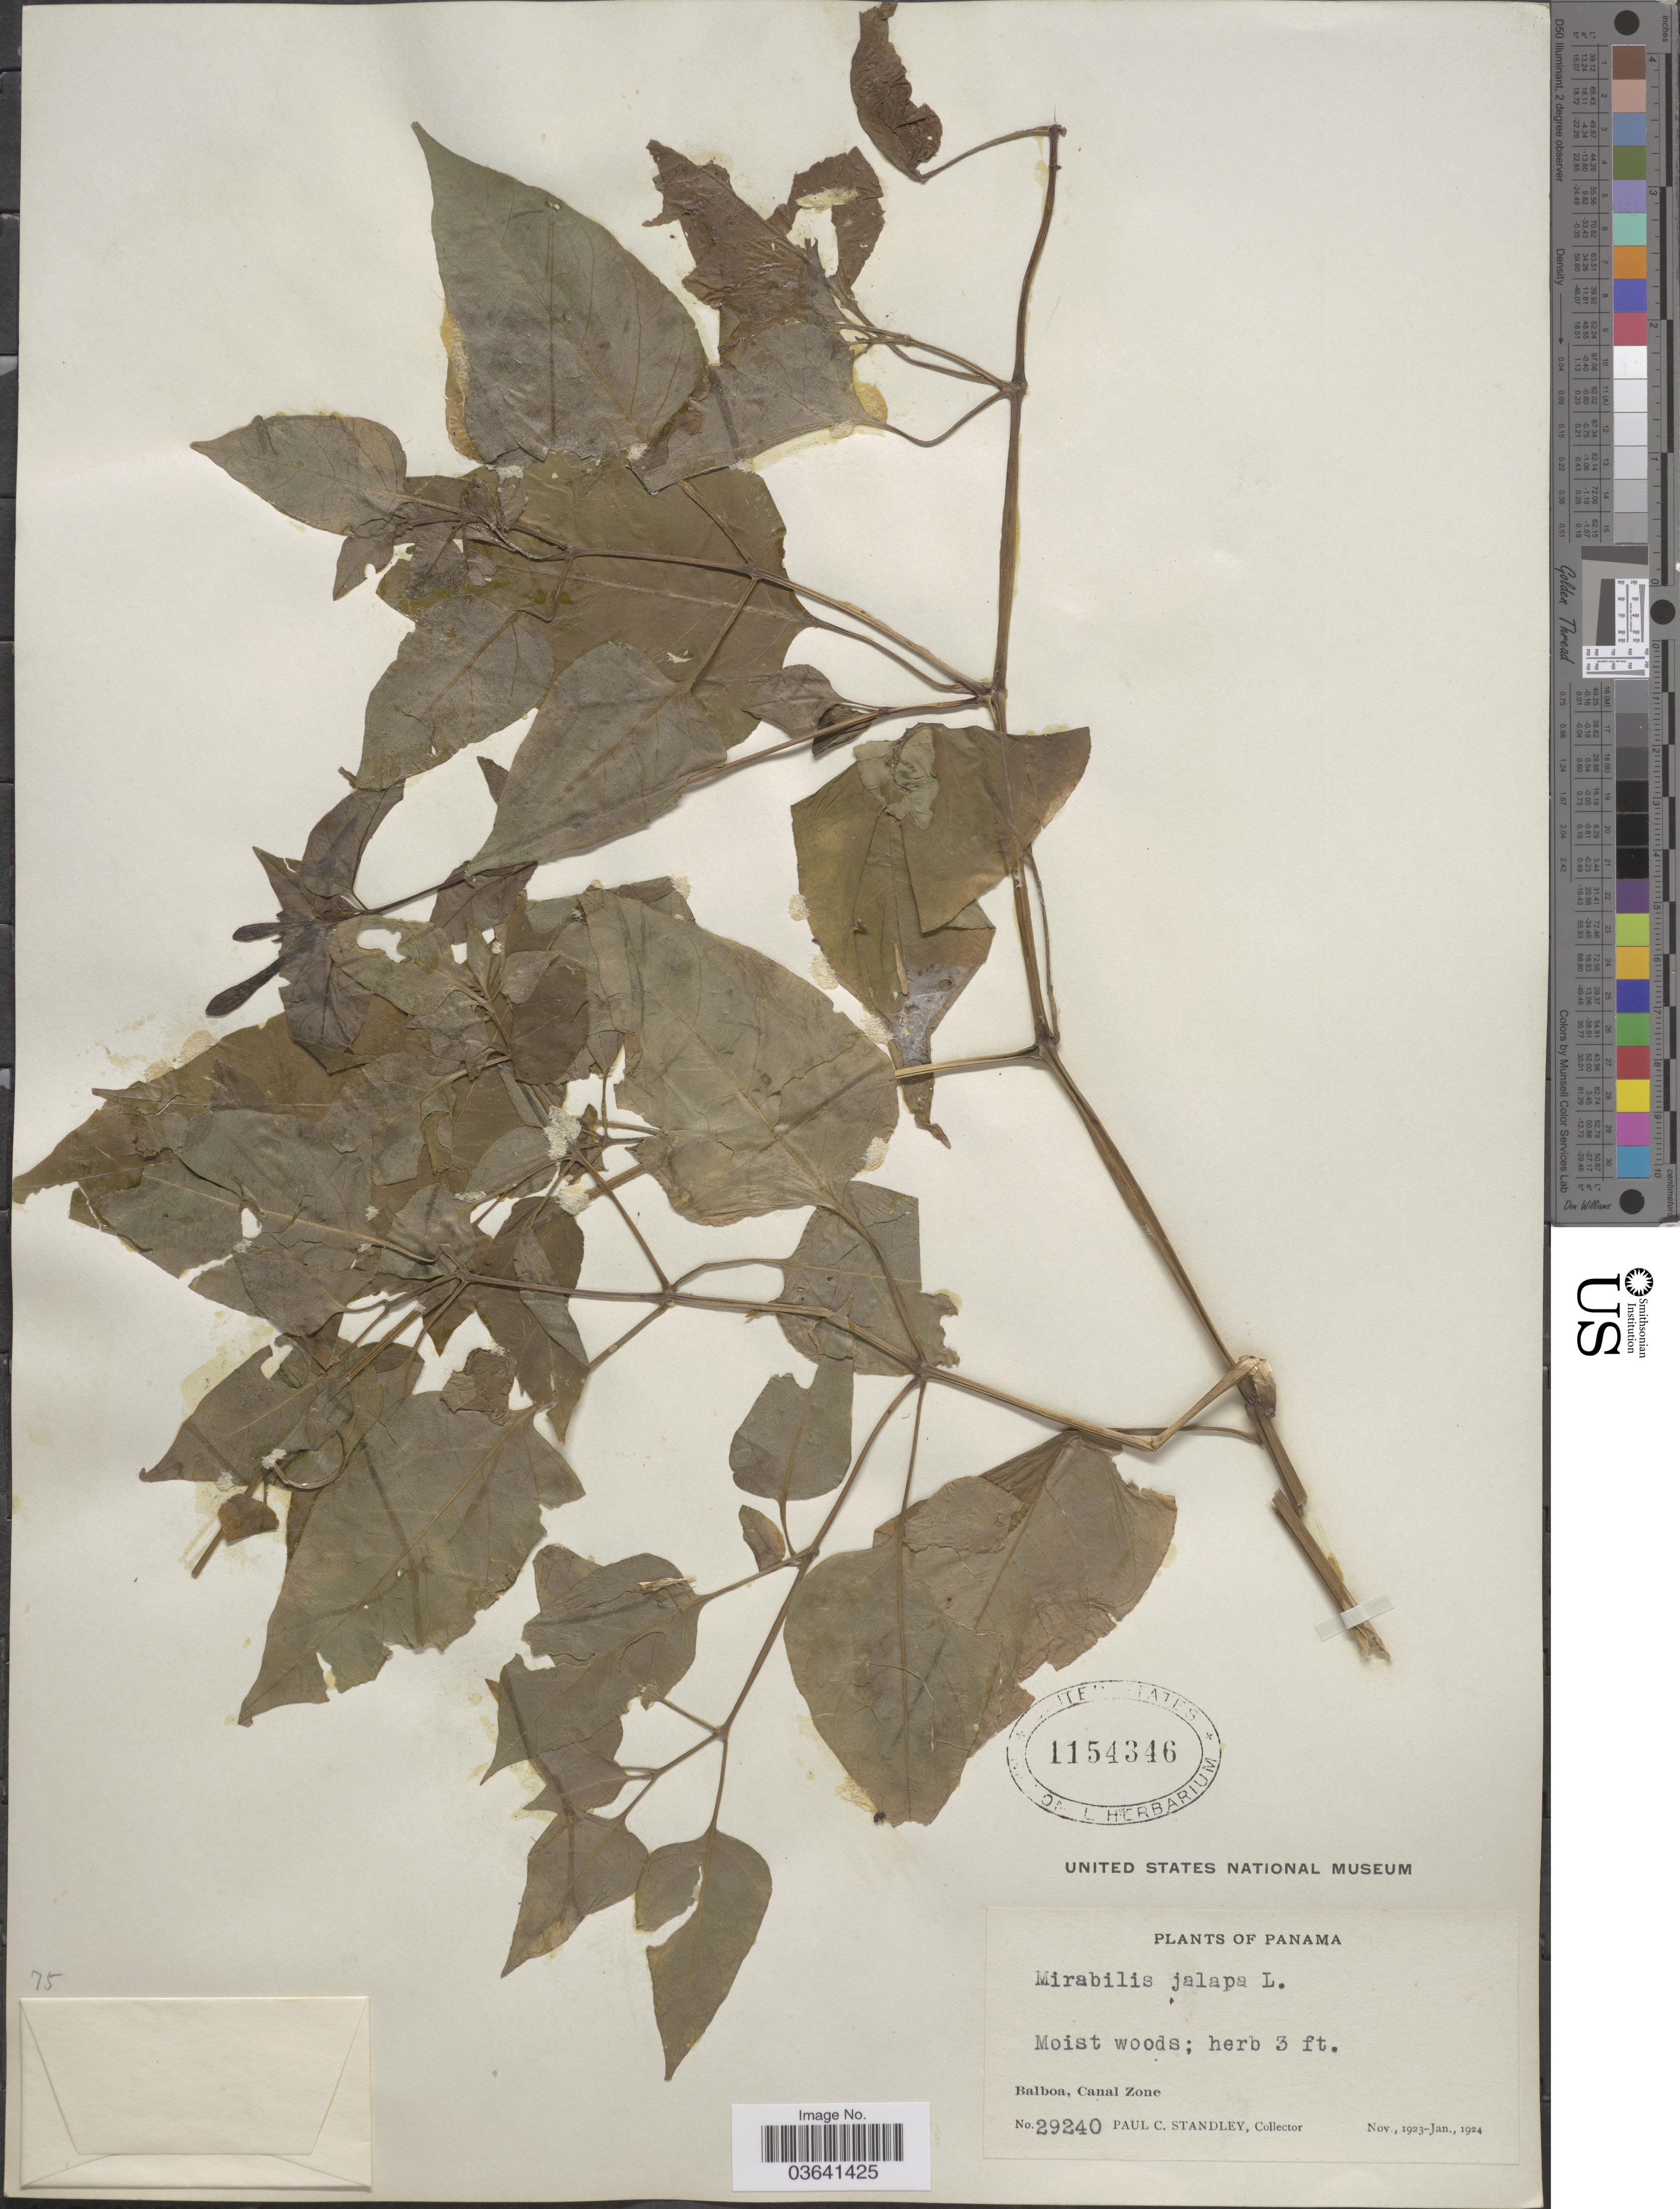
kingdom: Plantae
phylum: Tracheophyta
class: Magnoliopsida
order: Caryophyllales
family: Nyctaginaceae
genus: Mirabilis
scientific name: Mirabilis jalapa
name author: L.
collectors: P. C. Standley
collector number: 29240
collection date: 1923-11/1924-01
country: Panama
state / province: Colón / Panamá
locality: Balboa, Canal Zone.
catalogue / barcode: US 1154346